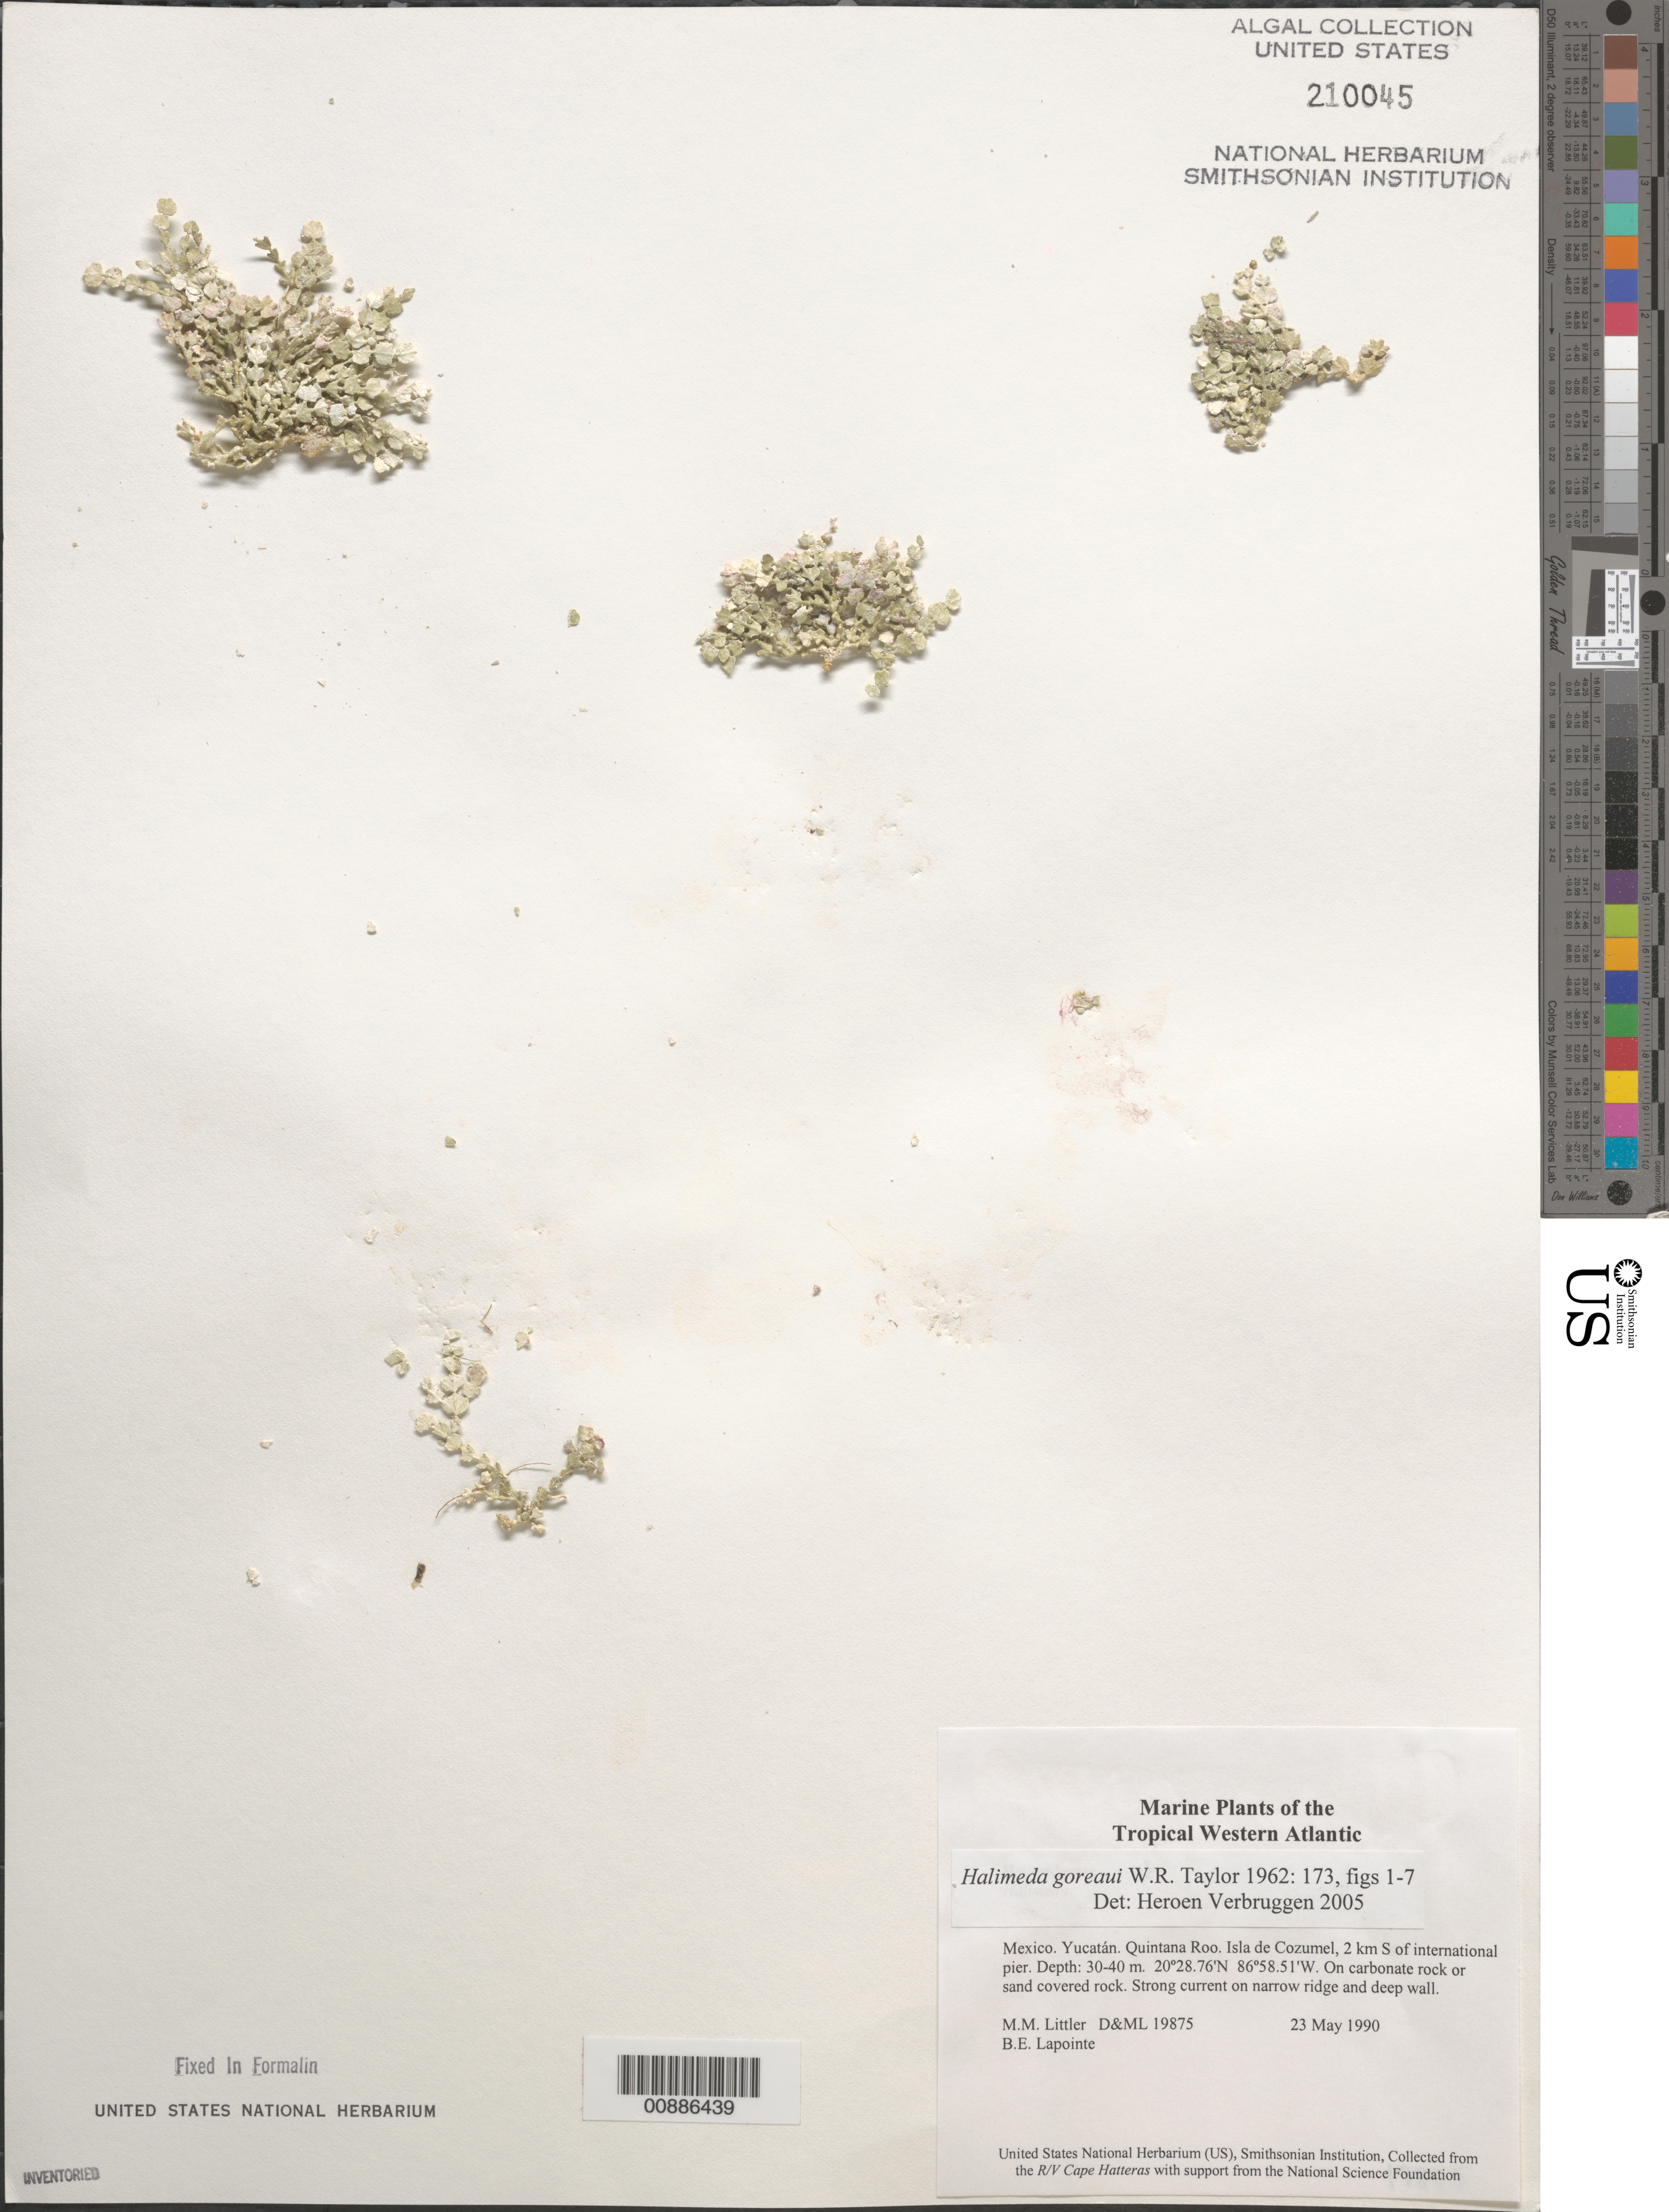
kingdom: Plantae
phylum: Chlorophyta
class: Ulvophyceae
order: Bryopsidales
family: Halimedaceae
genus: Halimeda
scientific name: Halimeda goreaui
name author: W.R. Taylor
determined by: Verbruggen, H.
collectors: M. M. Littler & B. Lapointe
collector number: D&ML 19875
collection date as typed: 23 May 1990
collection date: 1990-05-23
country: Mexico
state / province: Quintana Roo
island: Isla Cozumel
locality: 2 km south of international pier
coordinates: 20 28.76'N, 86 58.51'W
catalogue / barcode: US 210045